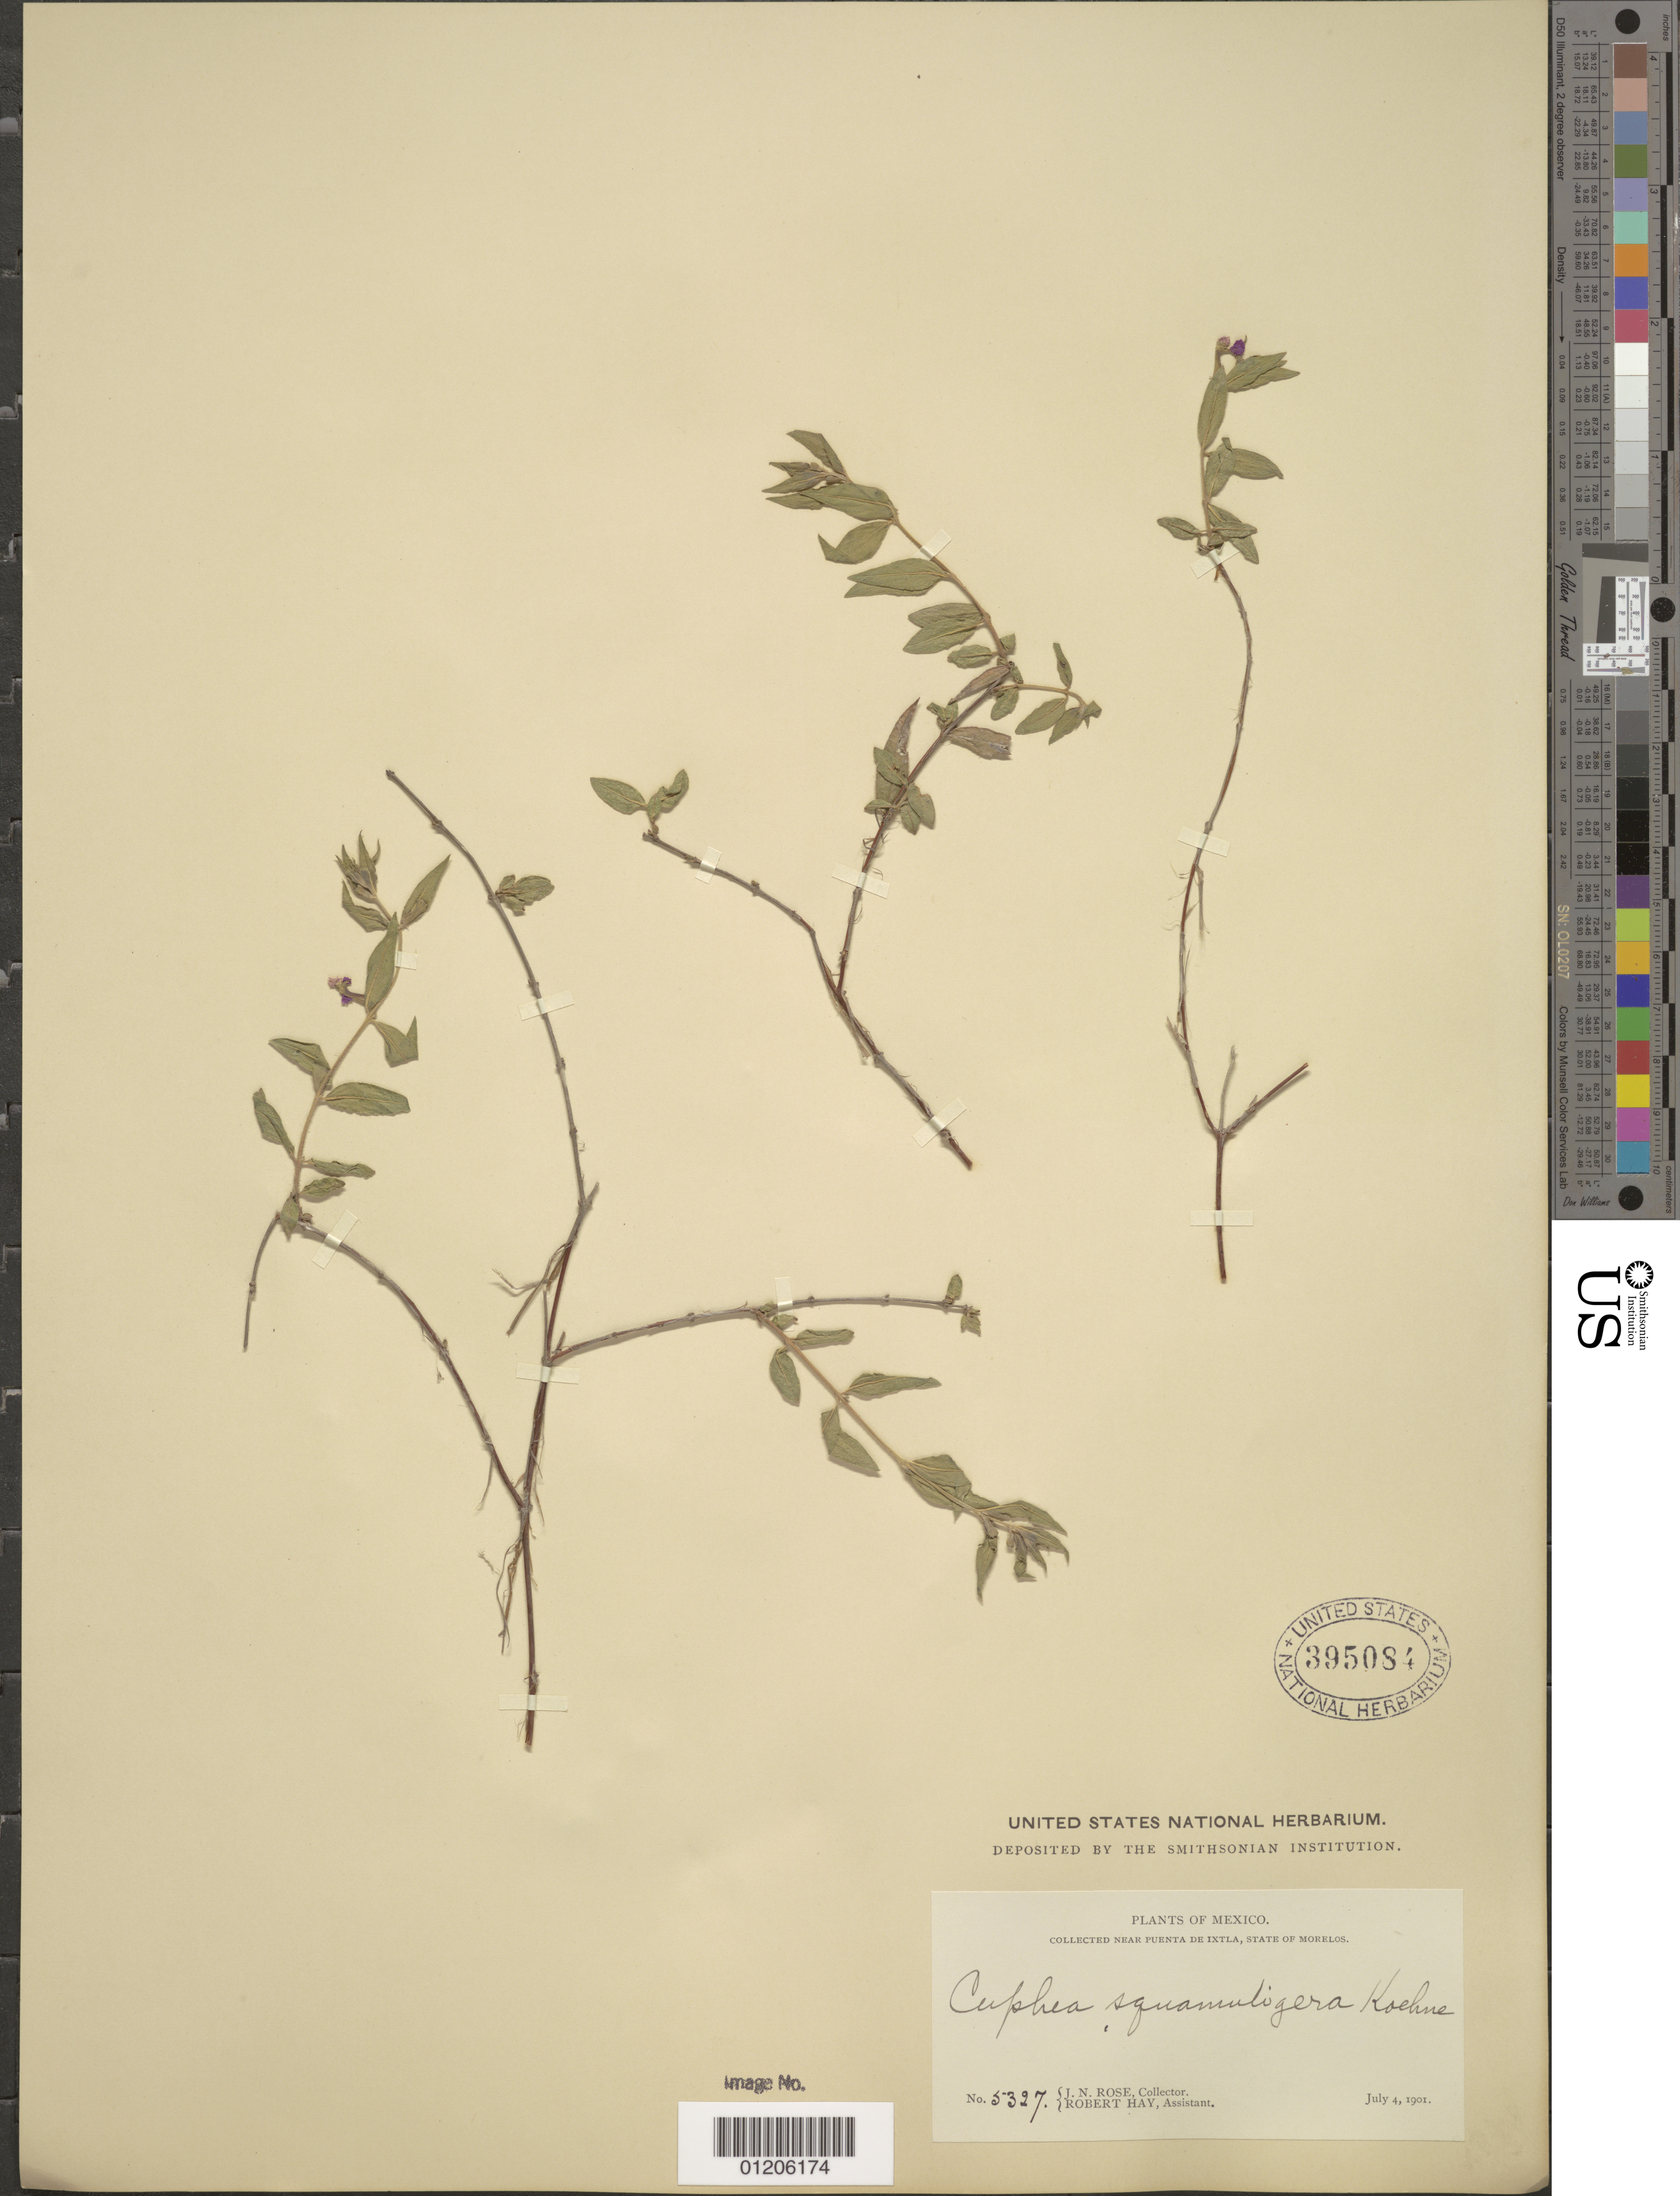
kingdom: Plantae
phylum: Tracheophyta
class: Magnoliopsida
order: Myrtales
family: Lythraceae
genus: Cuphea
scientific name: Cuphea squamuligera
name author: Koehne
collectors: J. N. Rose & R. Hay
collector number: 5327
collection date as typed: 04 Jul 1901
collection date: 1901-07-04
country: Mexico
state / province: Morelos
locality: Near Puente de Ixtla, State of Morelos.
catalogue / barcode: US 395084